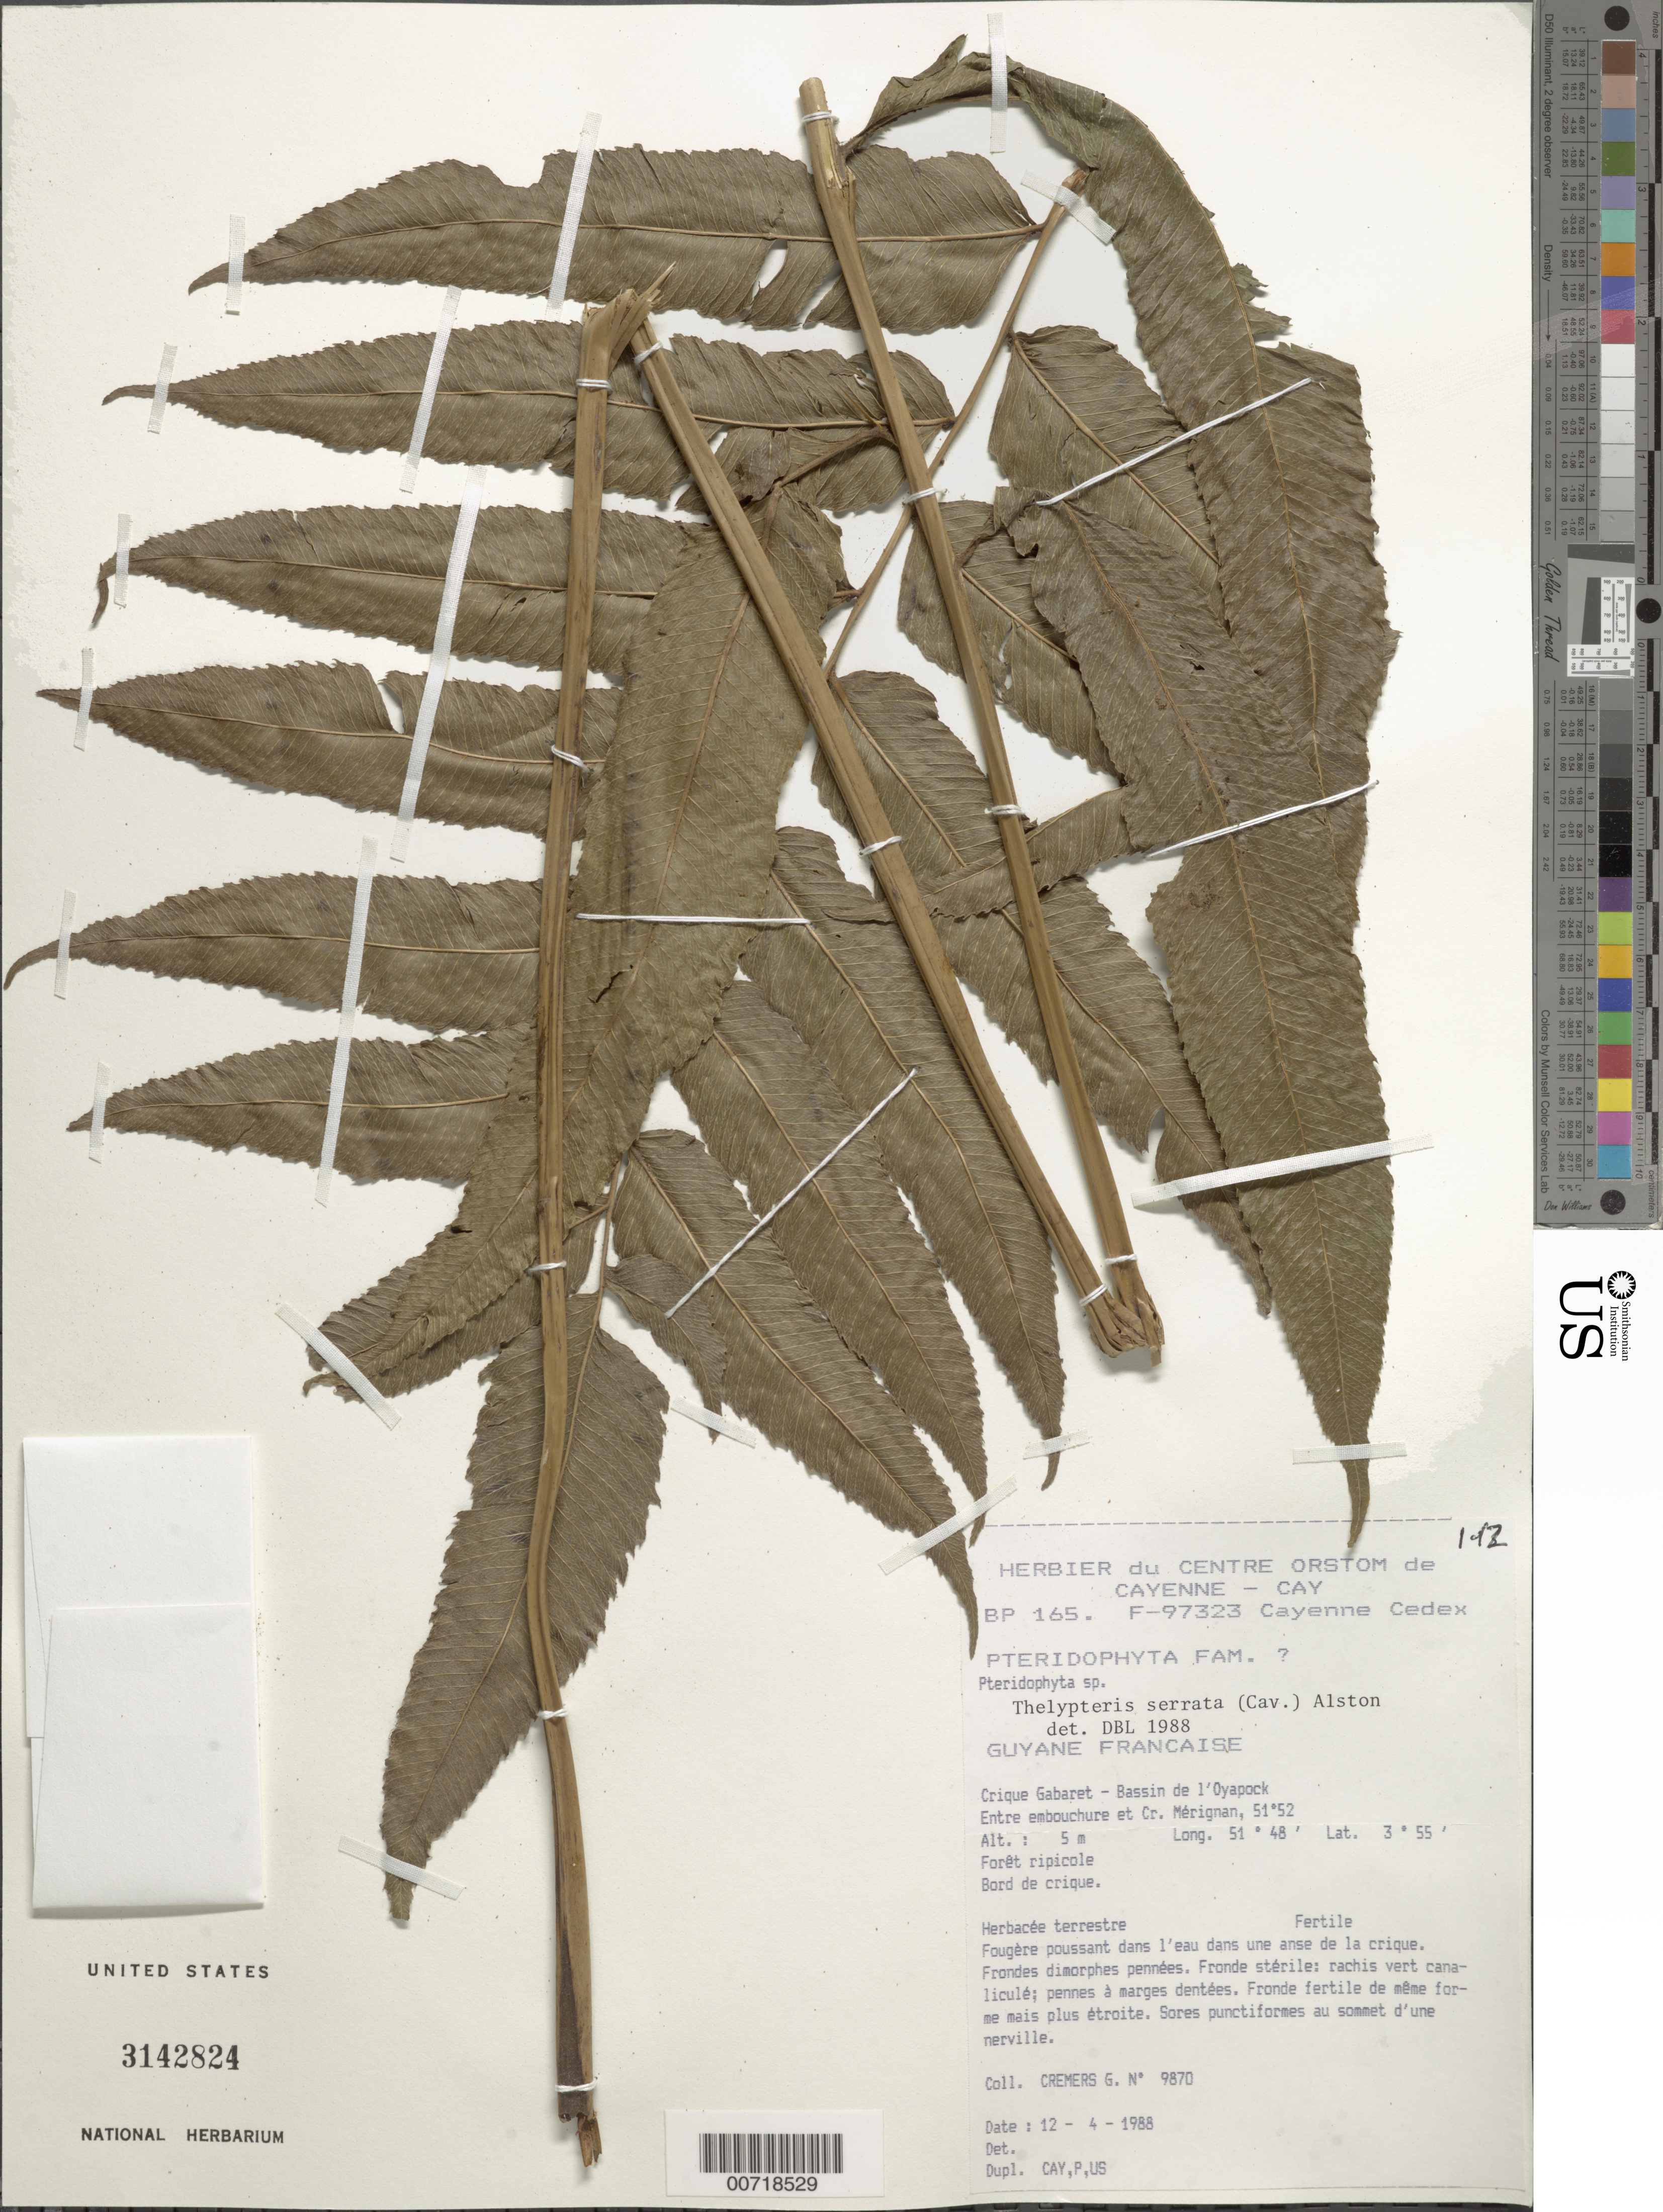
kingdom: Plantae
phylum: Tracheophyta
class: Polypodiopsida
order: Polypodiales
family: Thelypteridaceae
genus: Meniscium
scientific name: Meniscium serratum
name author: Cav.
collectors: G. Cremers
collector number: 9870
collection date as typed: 12-Apr-88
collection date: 1988-04-12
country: French Guiana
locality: Crique Gabaret, Bassin de l'Oyapock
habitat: Riparian forest, along creek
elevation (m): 5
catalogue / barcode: US 3142824